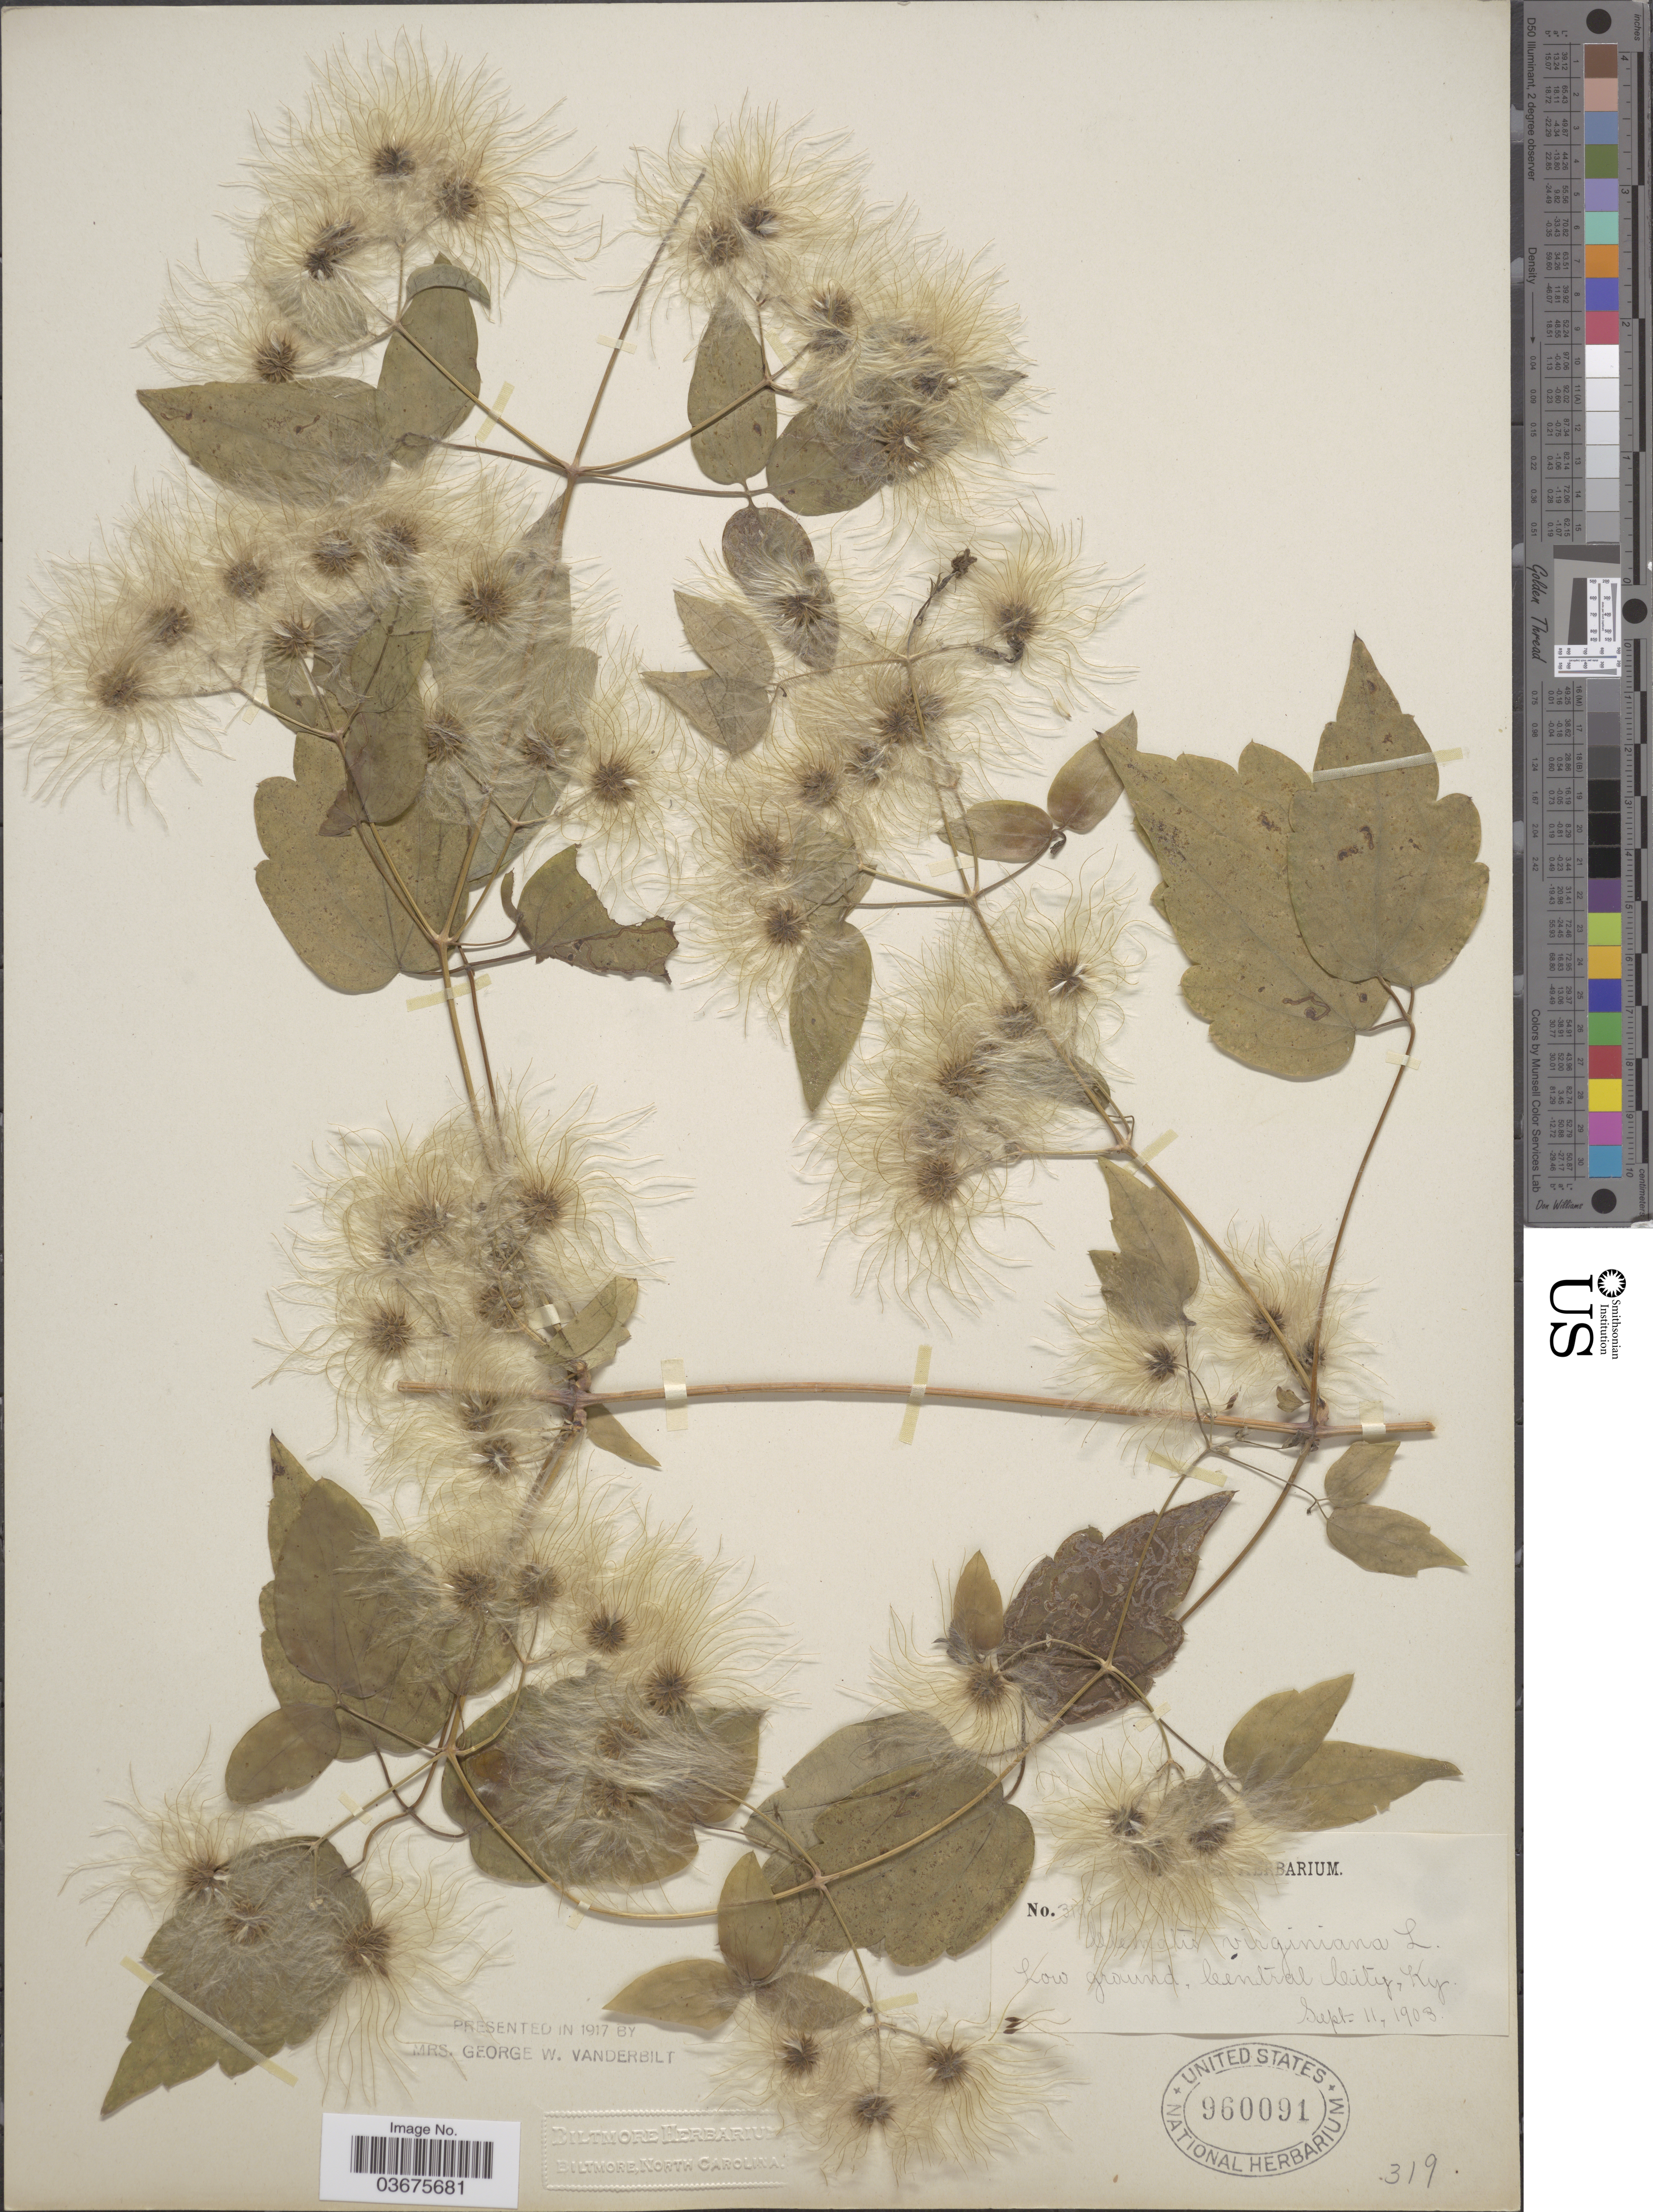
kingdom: Plantae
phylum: Tracheophyta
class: Magnoliopsida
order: Ranunculales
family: Ranunculaceae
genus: Clematis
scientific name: Clematis virginiana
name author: L.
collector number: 319E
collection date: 1903-09-11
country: United States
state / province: Kentucky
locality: Central City.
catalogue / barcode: US 960091